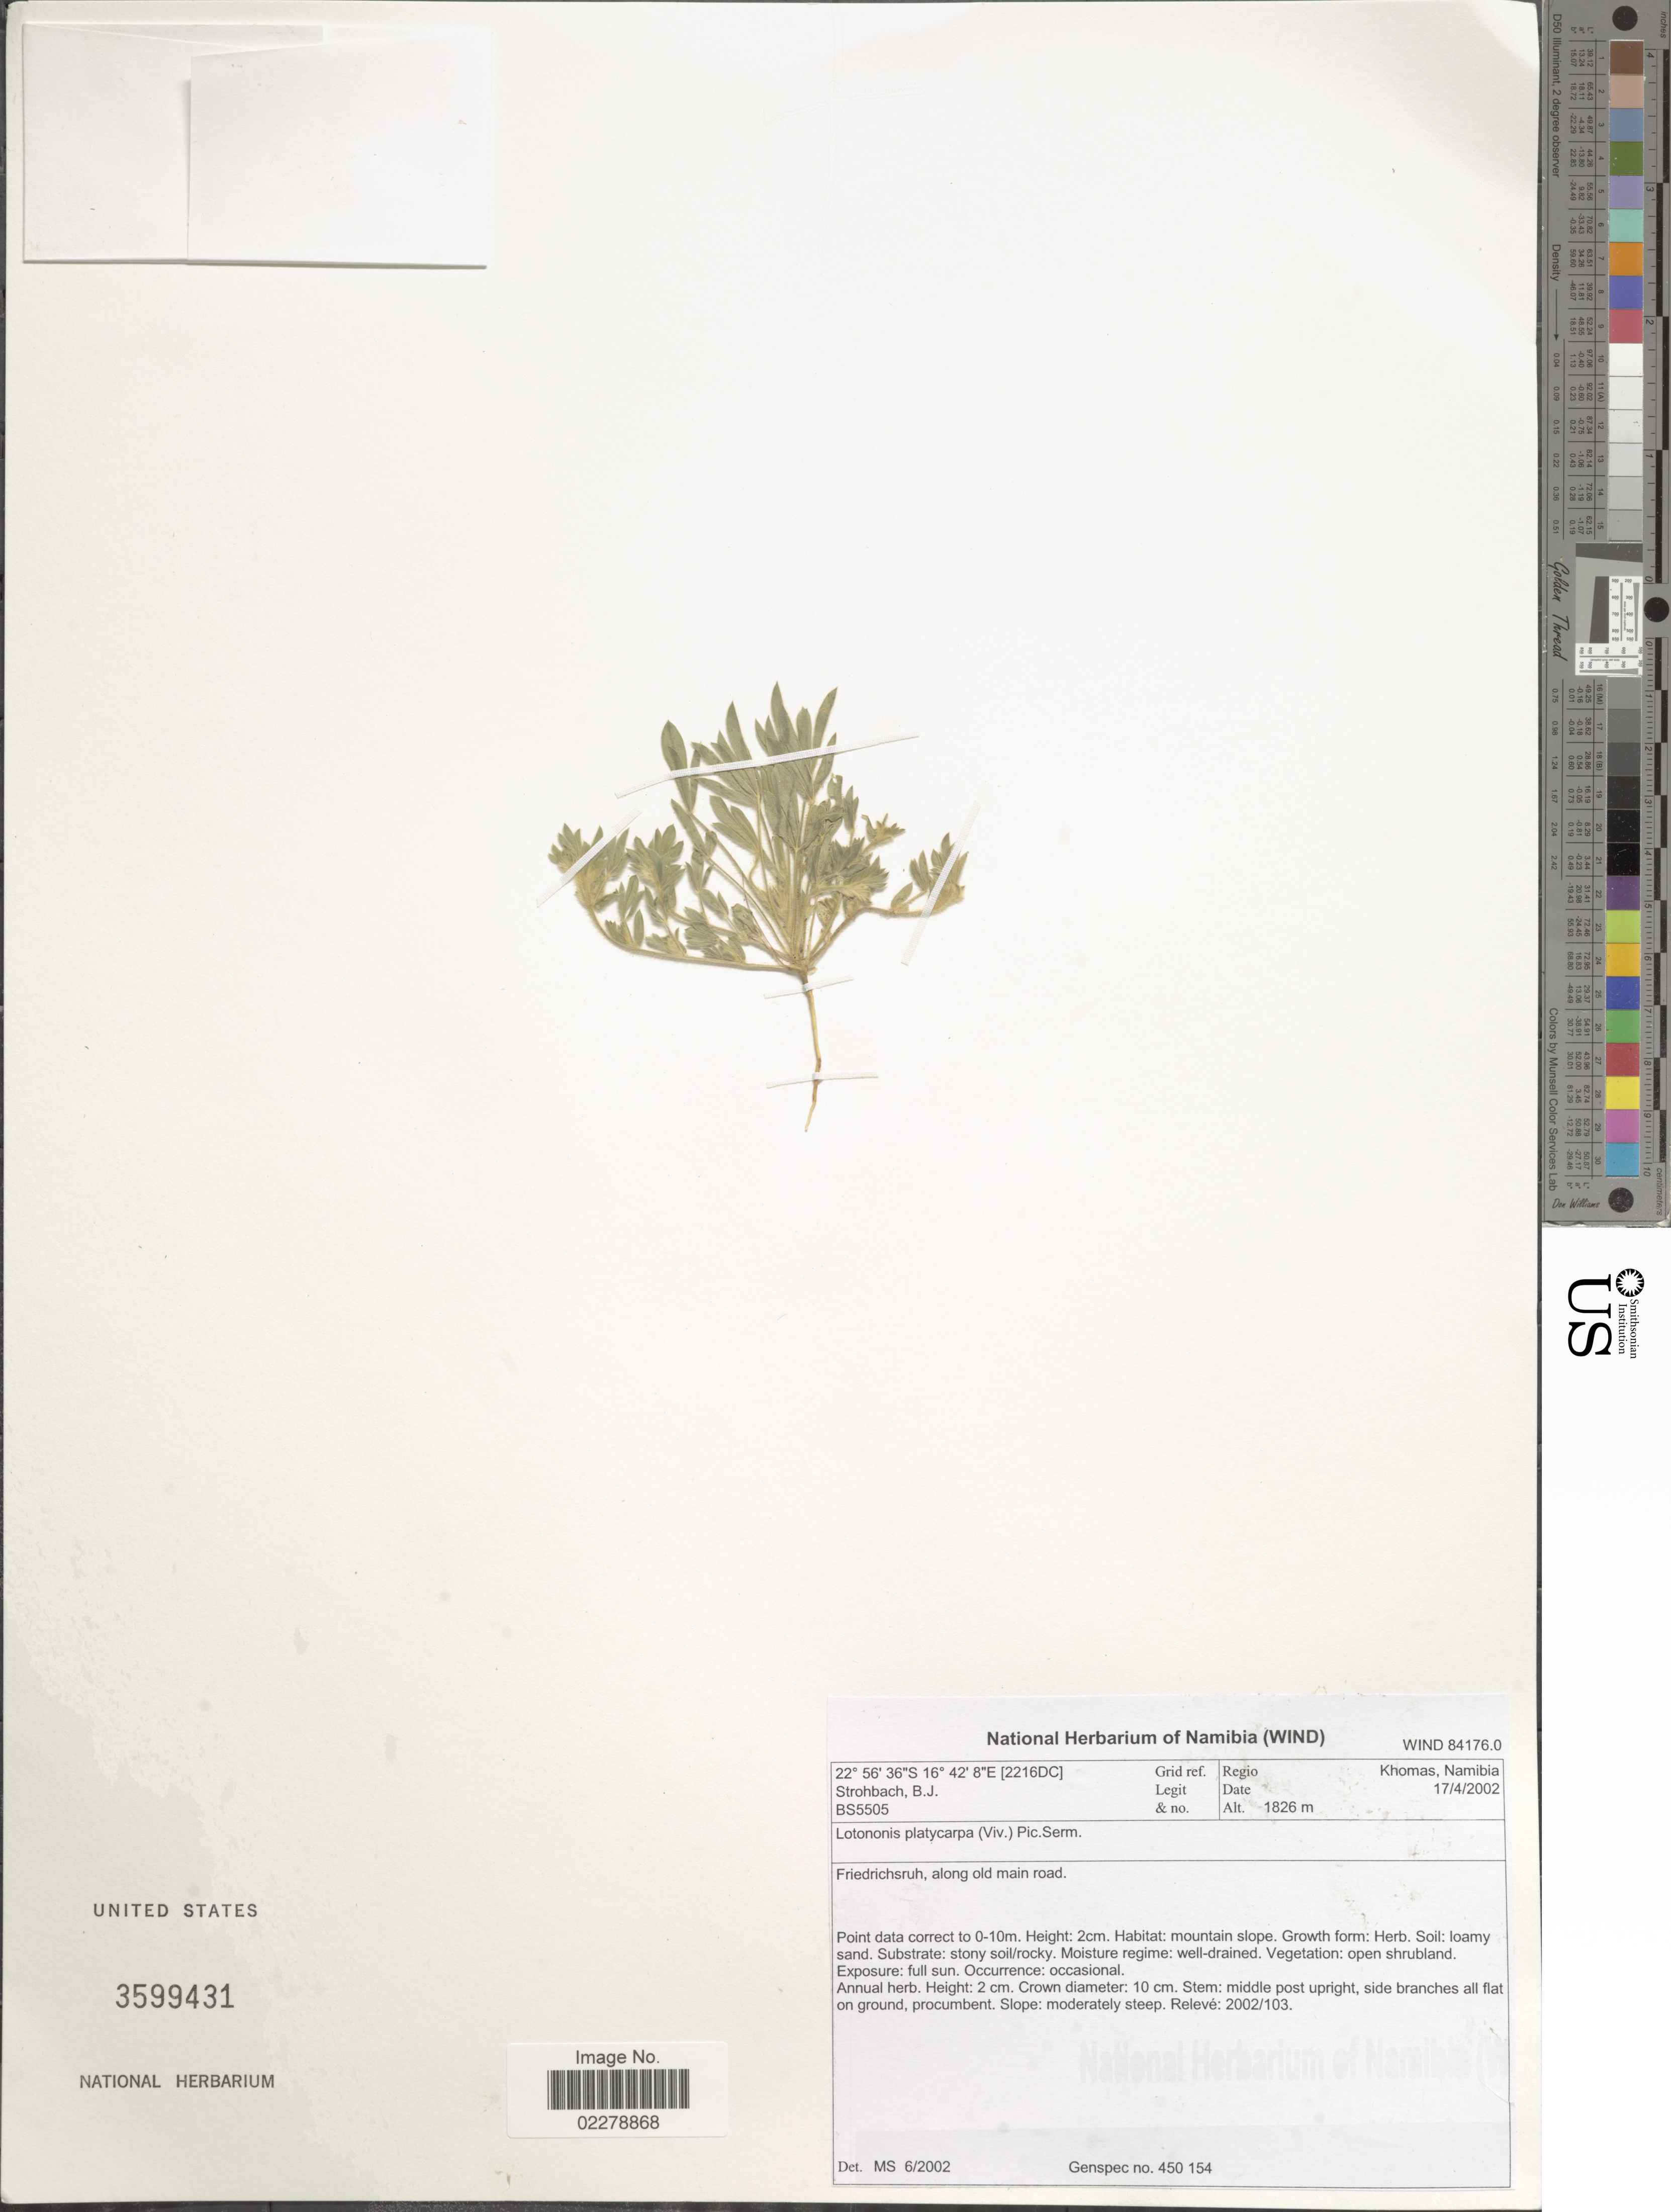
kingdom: Plantae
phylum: Tracheophyta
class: Magnoliopsida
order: Fabales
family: Fabaceae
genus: Lotononis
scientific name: Lotononis platycarpa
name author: (Viv.) Pic. Serm.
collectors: B. Strohbach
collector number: BS5505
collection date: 2002-04-17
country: Namibia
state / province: Khomas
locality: Friedrichsruh, along old main road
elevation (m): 1826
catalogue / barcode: US 3599431